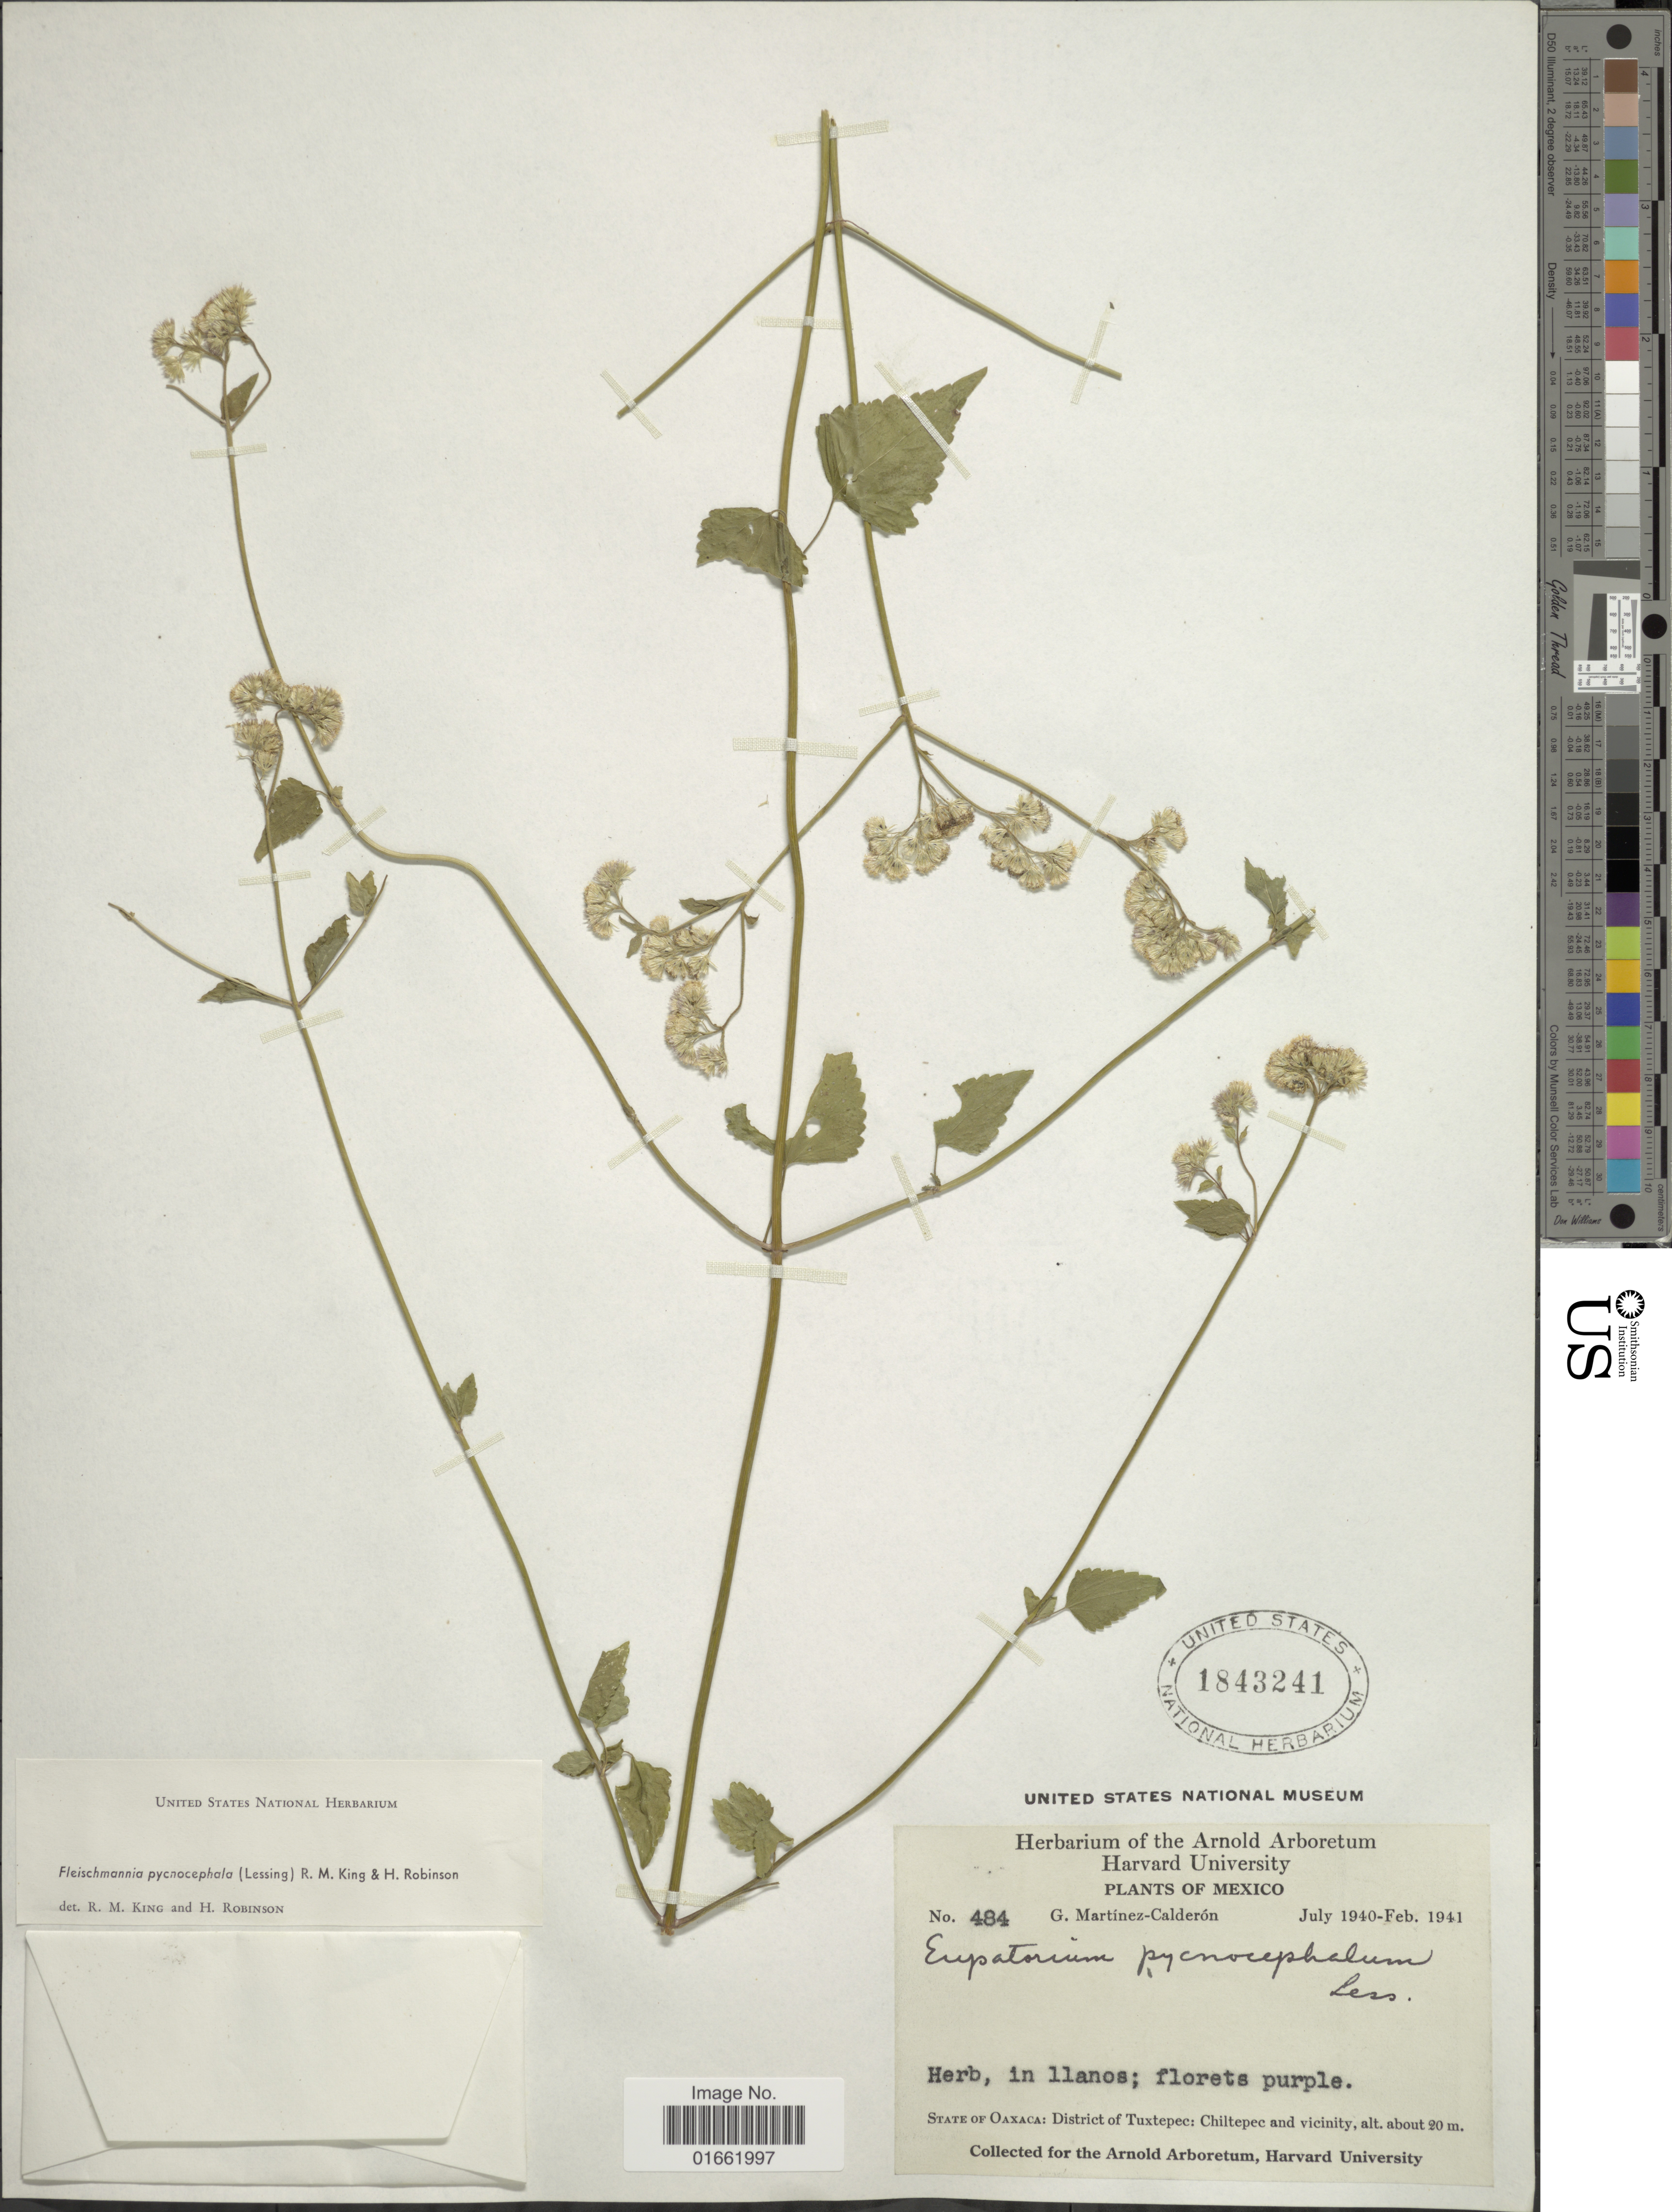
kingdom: Plantae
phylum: Tracheophyta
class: Magnoliopsida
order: Asterales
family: Asteraceae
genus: Fleischmannia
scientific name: Fleischmannia pycnocephala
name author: (Less.) R.M. King & H. Rob.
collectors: G. Martinez-C.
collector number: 484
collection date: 1940-07/1941-02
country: Mexico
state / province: Oaxaca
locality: State of Oaxaca: District of Tuxtepec: Chiltepec and vicinity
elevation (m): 20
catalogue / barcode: US 1843241